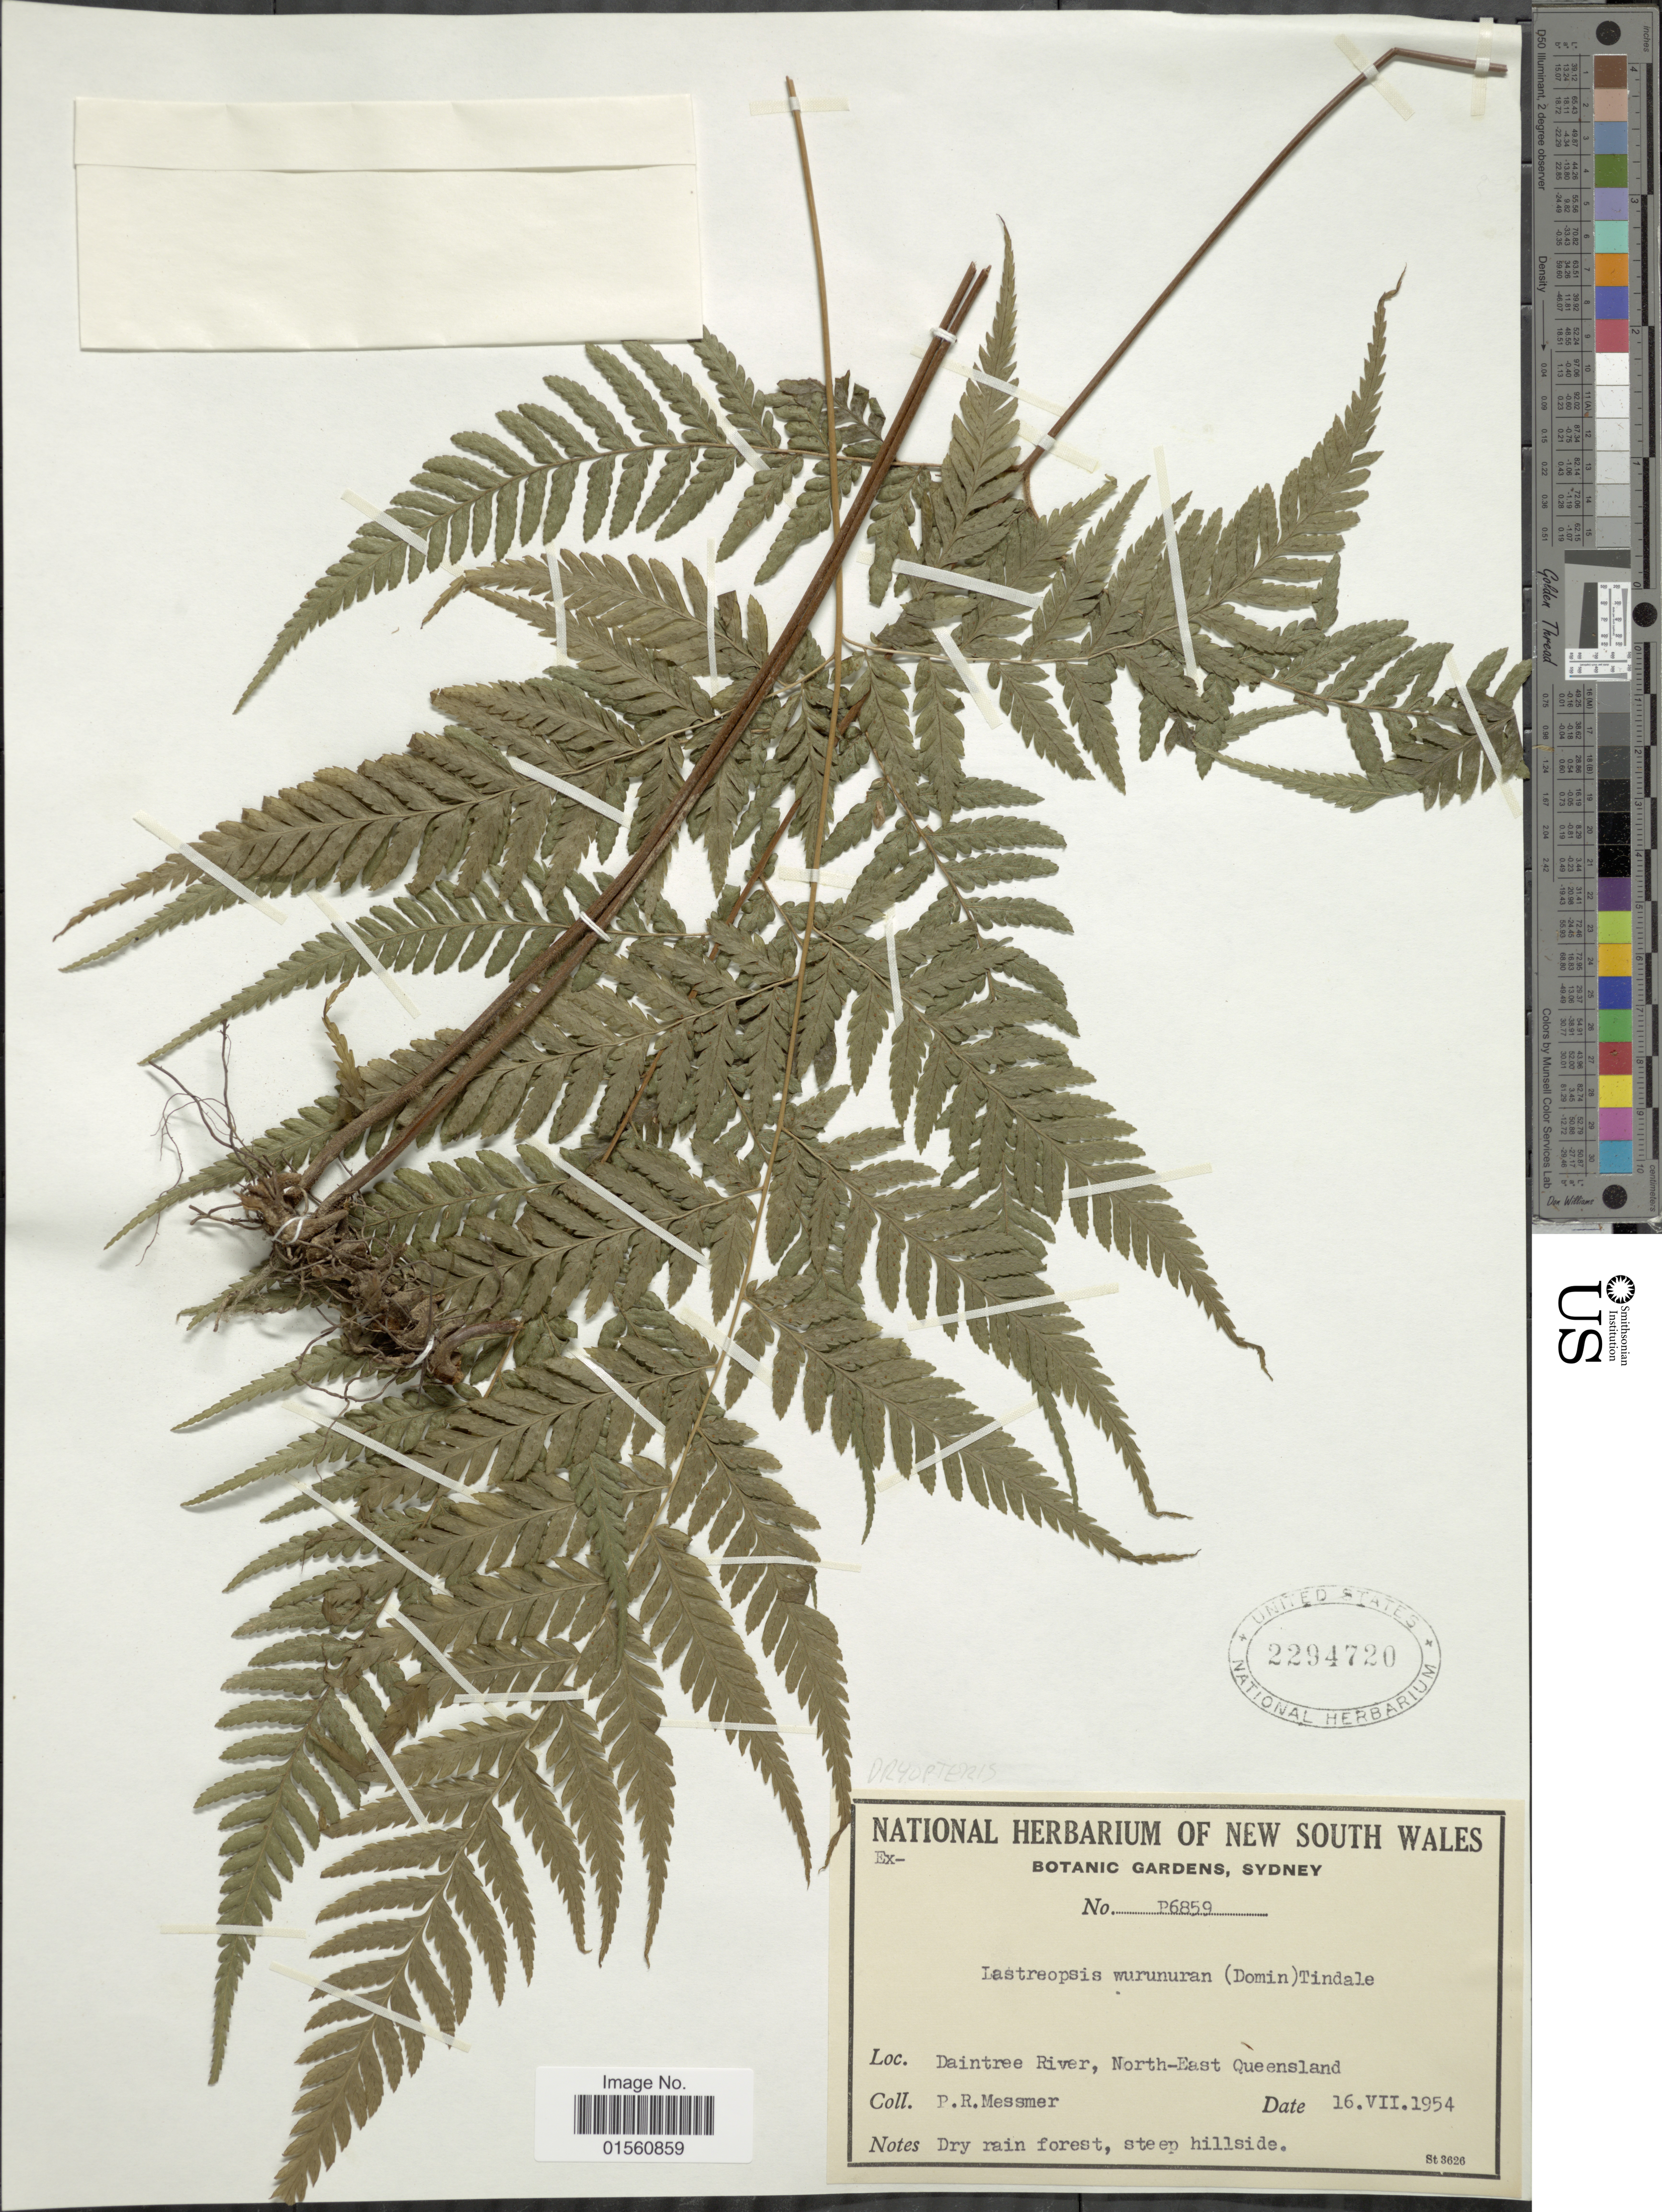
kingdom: Plantae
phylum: Tracheophyta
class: Polypodiopsida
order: Polypodiales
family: Dryopteridaceae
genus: Lastreopsis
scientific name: Lastreopsis wurunuran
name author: (Domin) Tindale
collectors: P. Messmer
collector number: P6859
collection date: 1954-07-16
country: Australia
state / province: Queensland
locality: Daintree River, North-East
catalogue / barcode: US 2294720